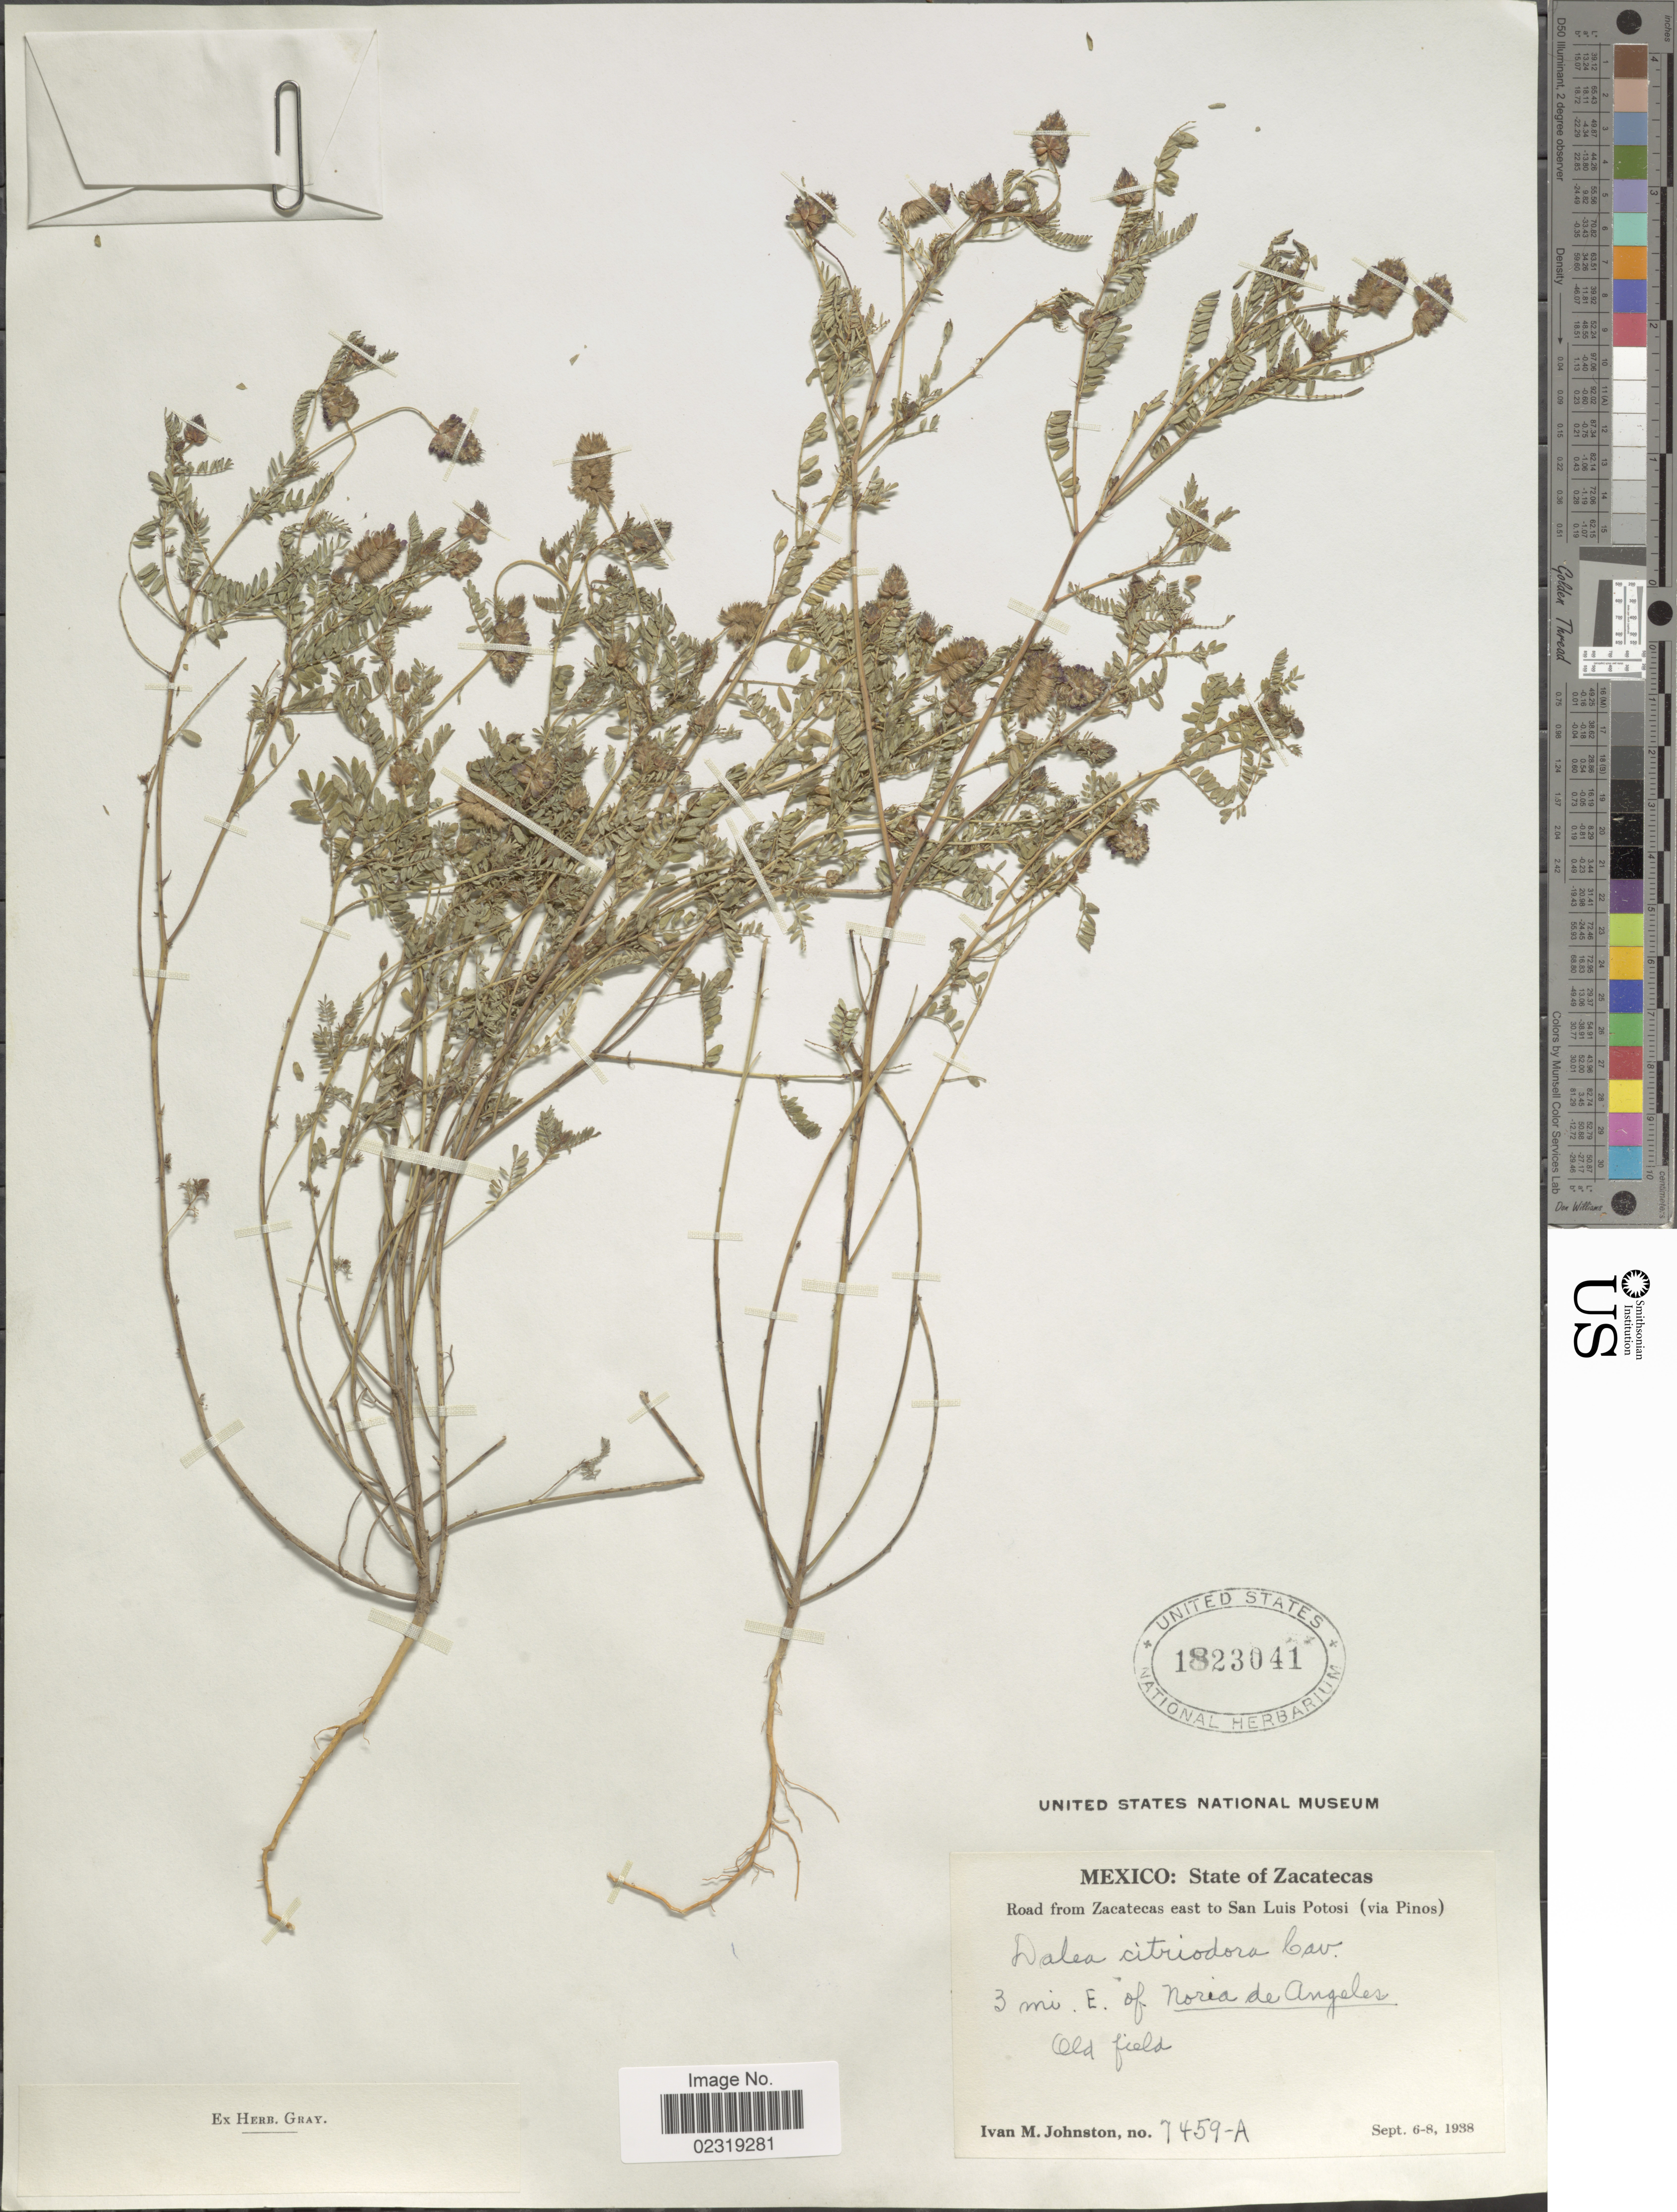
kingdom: Plantae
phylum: Tracheophyta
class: Magnoliopsida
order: Fabales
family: Fabaceae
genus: Dalea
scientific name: Dalea foliolosa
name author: (Aiton) Barneby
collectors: I.M. Johnston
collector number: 7459-A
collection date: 1938-09-06/1938-09-08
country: Mexico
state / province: Zacatecas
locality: State of Zacatecas. Road from Zacatecas east to San Luis Potosi (via Pinos). 3 mi. E. of Noria de Angeles. Old field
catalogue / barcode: US 1823041